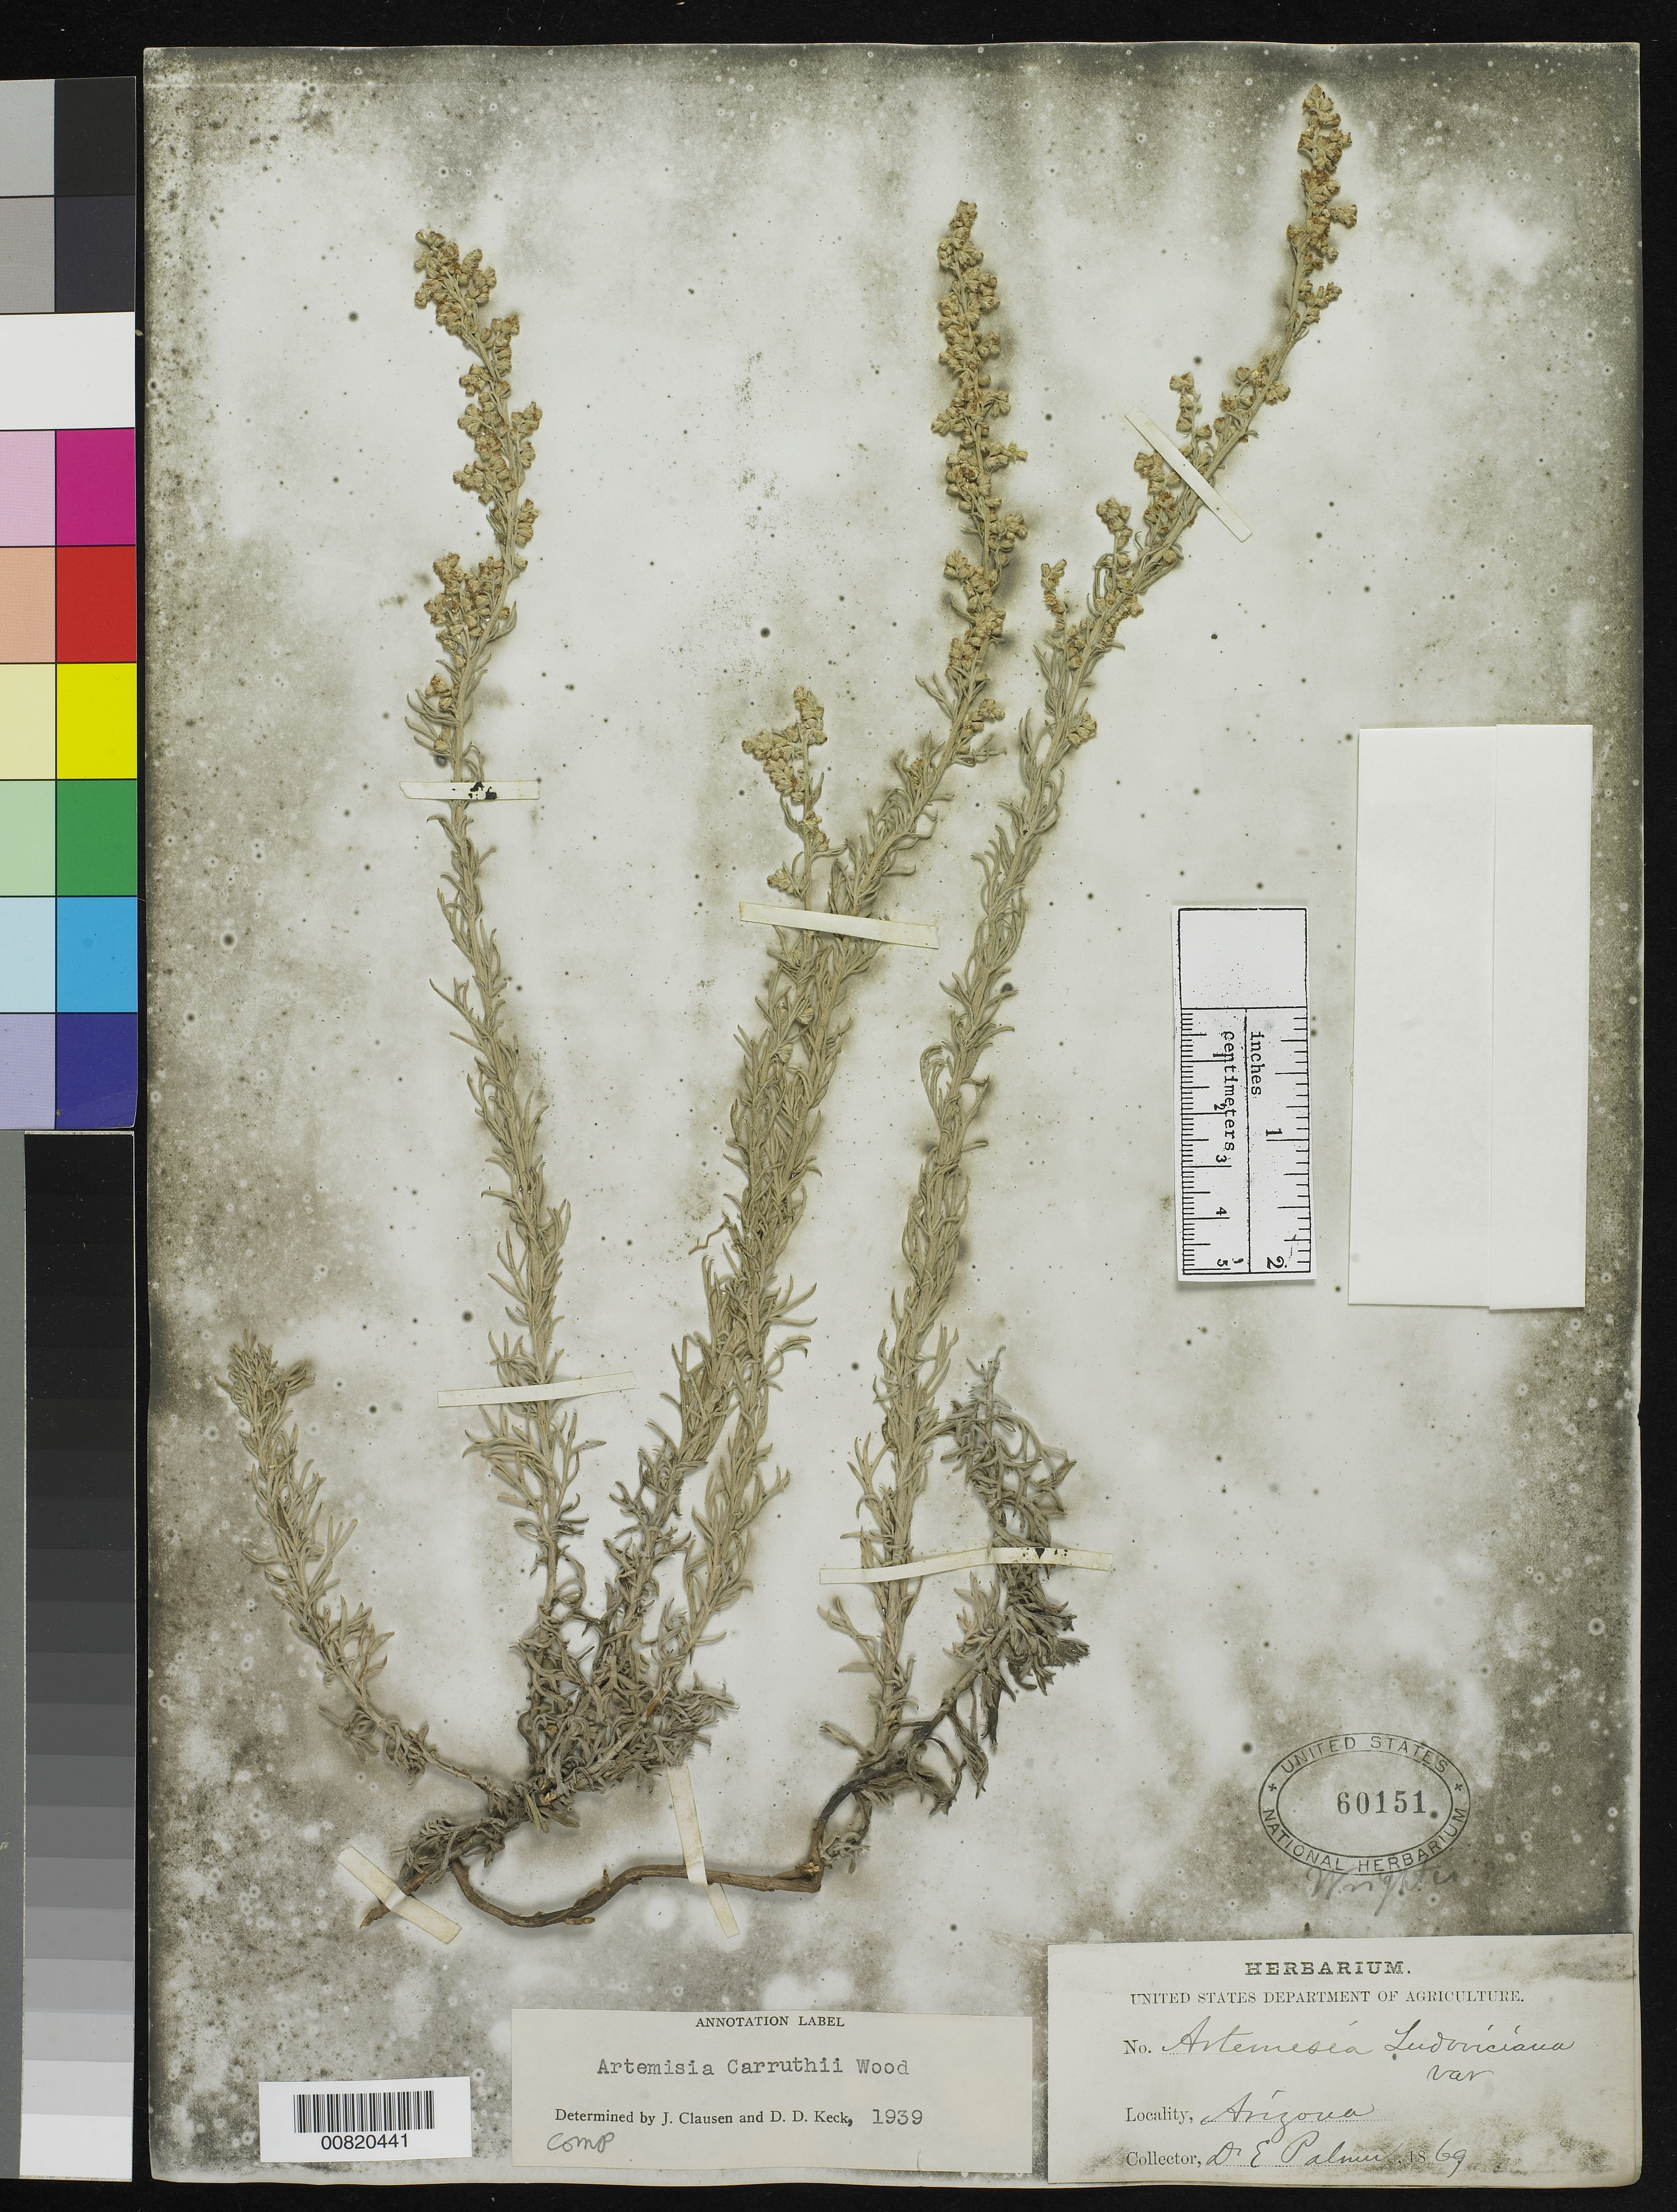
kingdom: Plantae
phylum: Tracheophyta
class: Magnoliopsida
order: Asterales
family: Asteraceae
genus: Artemisia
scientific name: Artemisia carruthii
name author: Alph. Wood ex Carruth.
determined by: Clausen, J.; Keck, David D.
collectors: E. Palmer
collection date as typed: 1869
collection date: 1869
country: United States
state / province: Arizona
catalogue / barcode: US 60151